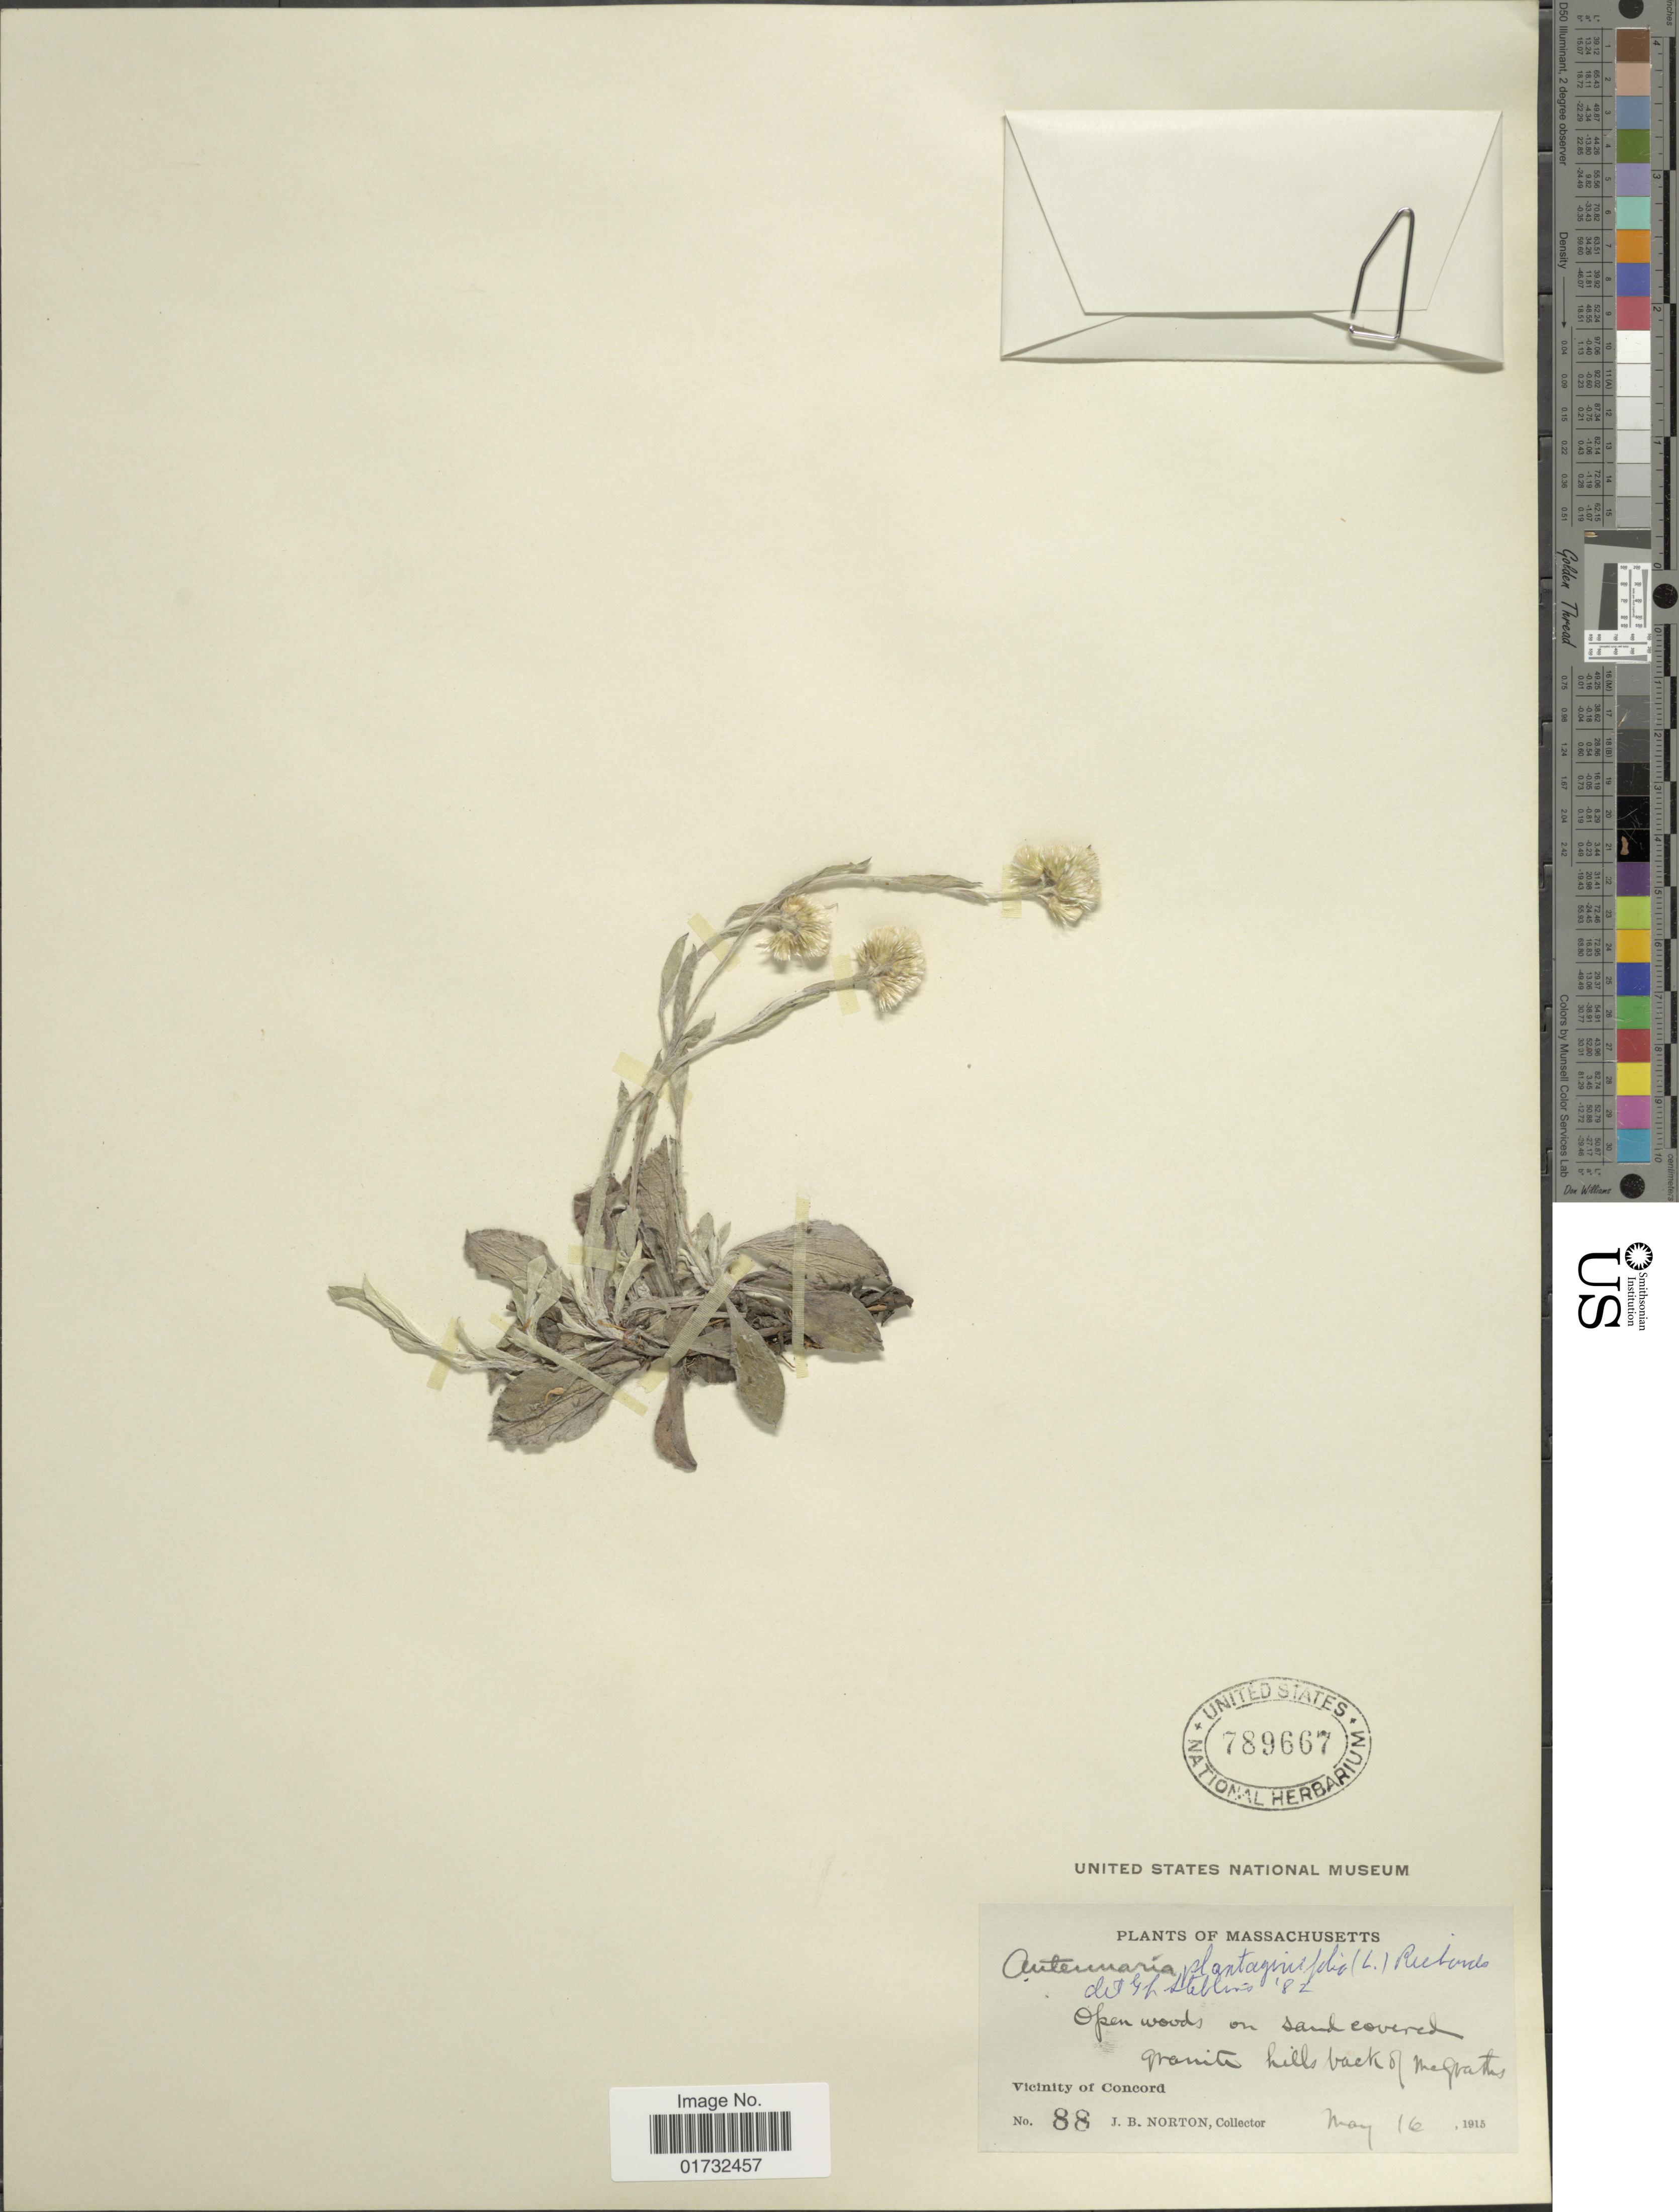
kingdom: Plantae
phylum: Tracheophyta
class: Magnoliopsida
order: Asterales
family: Asteraceae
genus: Antennaria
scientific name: Antennaria plantaginifolia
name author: (L.) Richardson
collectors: J. B. Norton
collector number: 88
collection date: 1915-05-16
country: United States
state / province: Massachusetts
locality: Vicinity of Concord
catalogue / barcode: US 789667